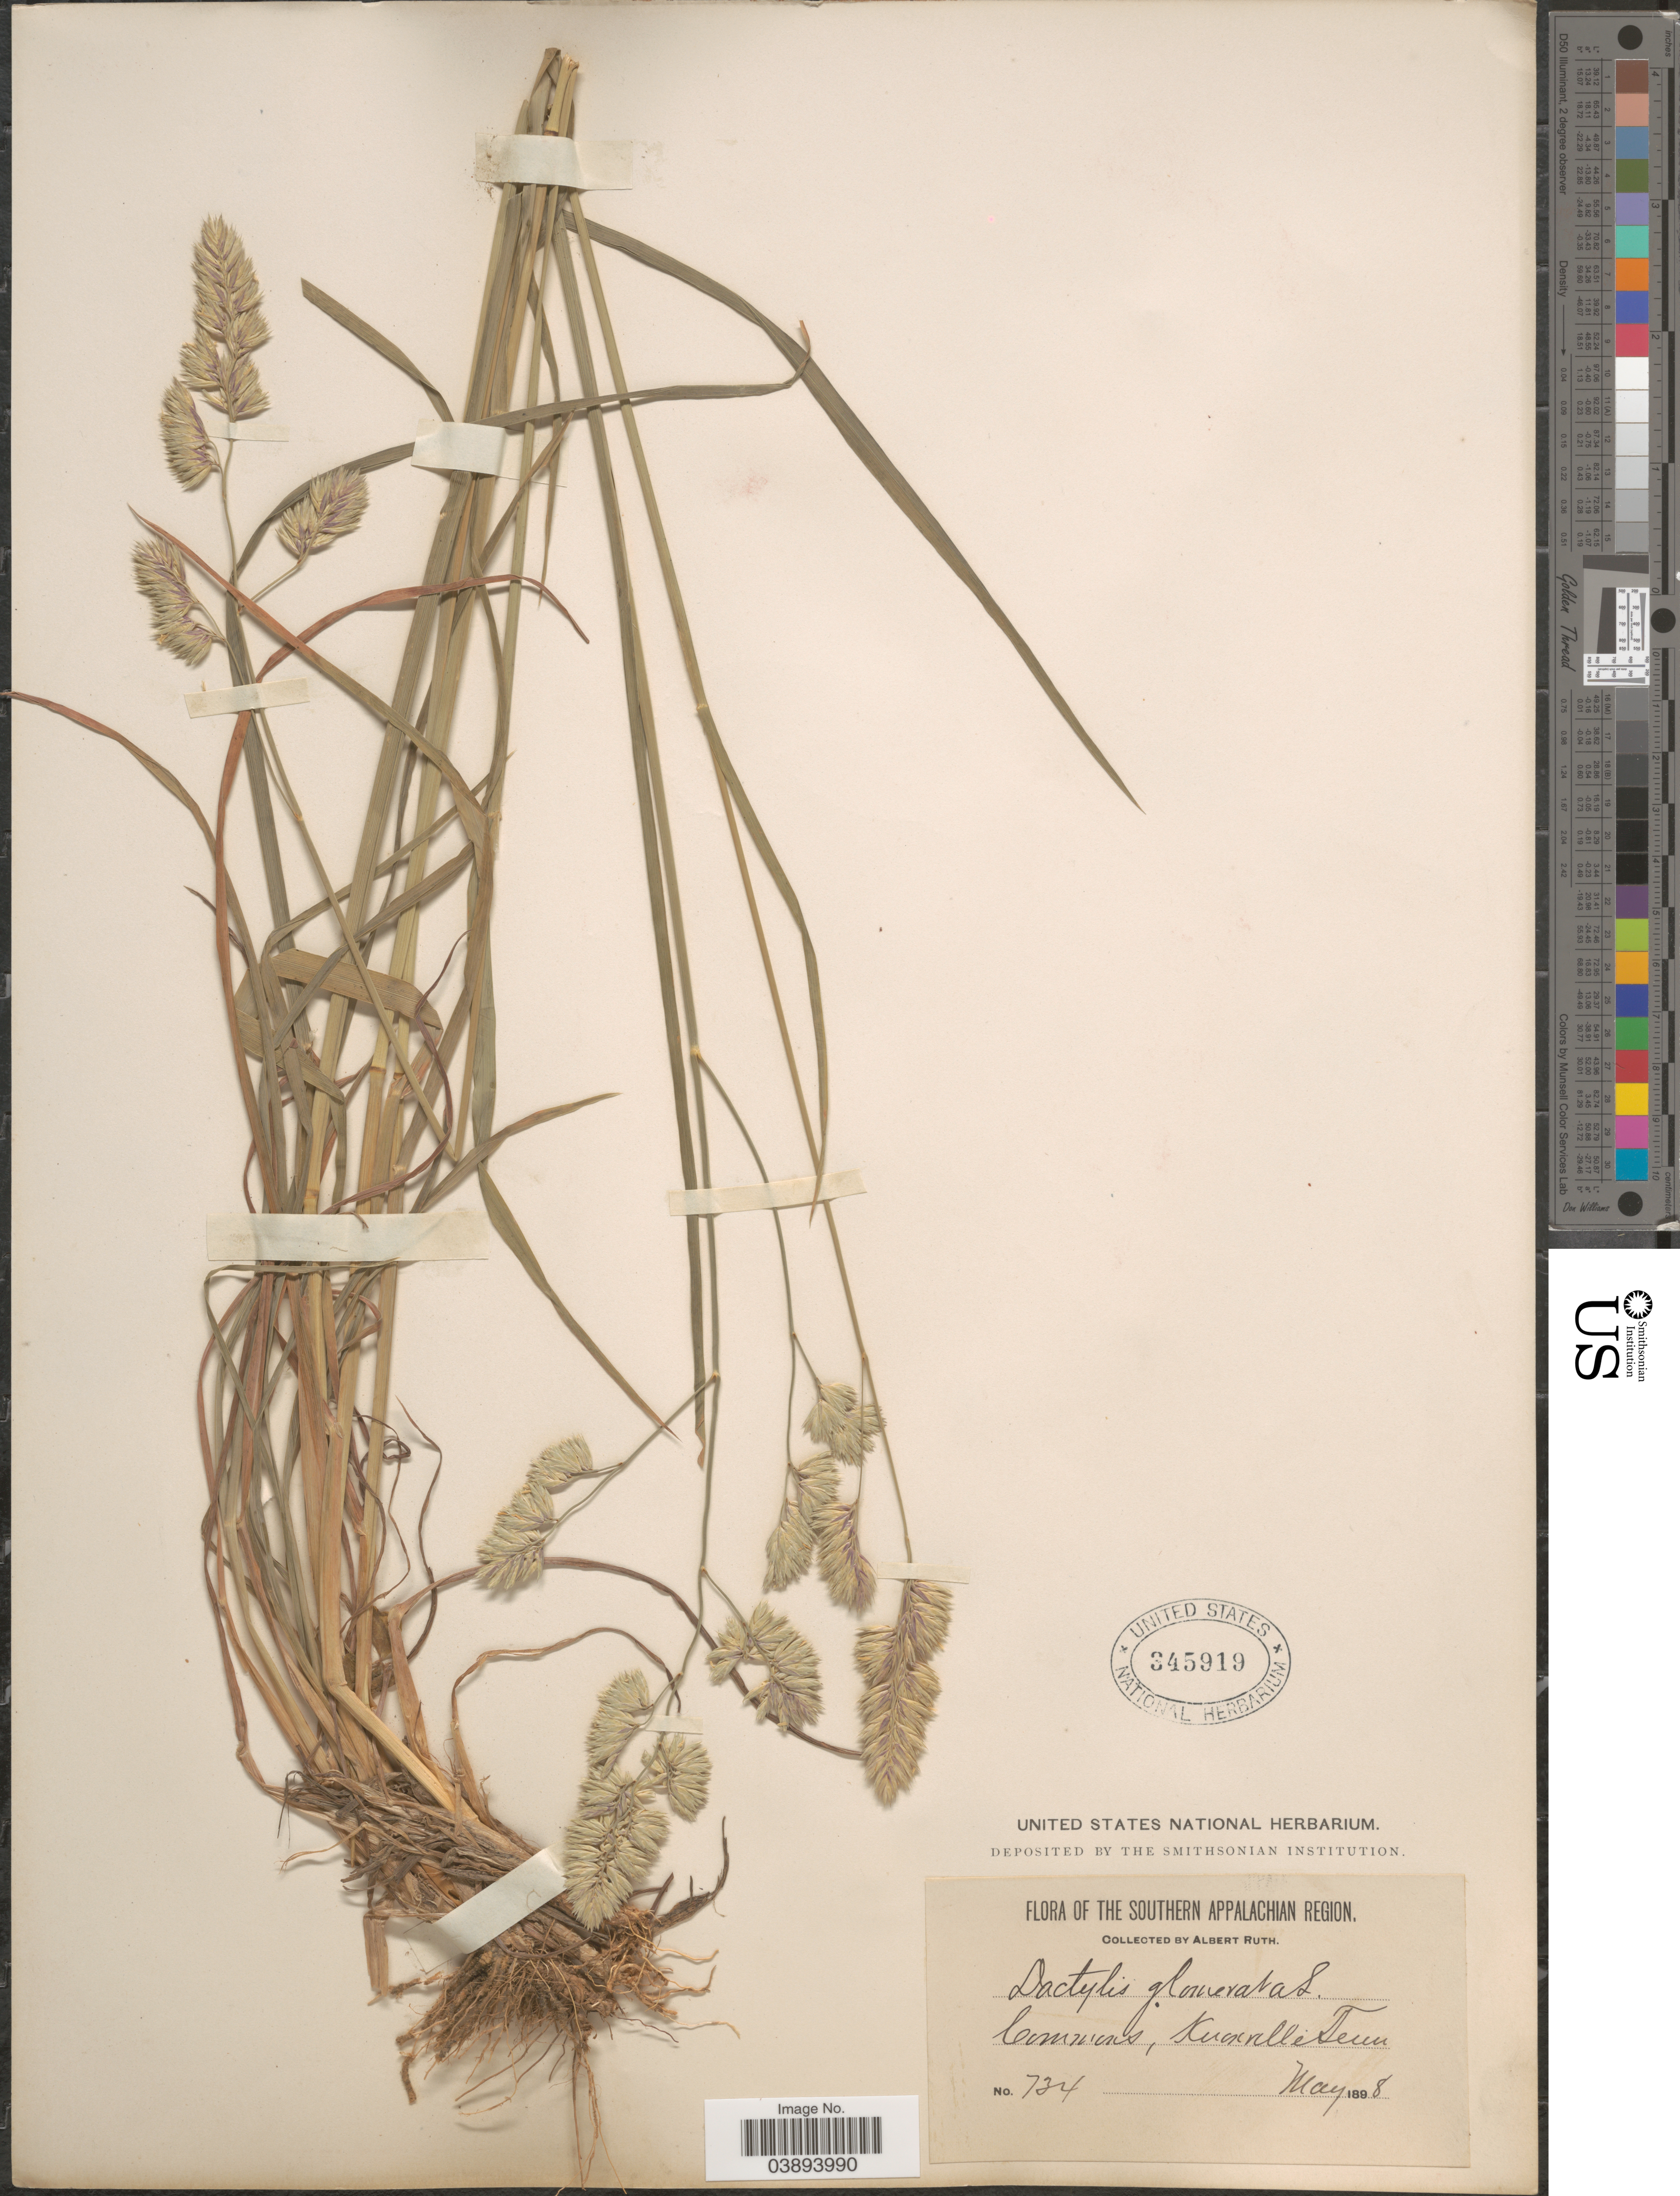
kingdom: Plantae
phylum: Tracheophyta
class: Liliopsida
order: Poales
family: Poaceae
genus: Dactylis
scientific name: Dactylis glomerata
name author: L.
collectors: A. Ruth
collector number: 734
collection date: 1898-05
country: United States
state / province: Tennessee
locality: The Southern Appalachian Region. Knoxville.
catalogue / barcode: US 345919